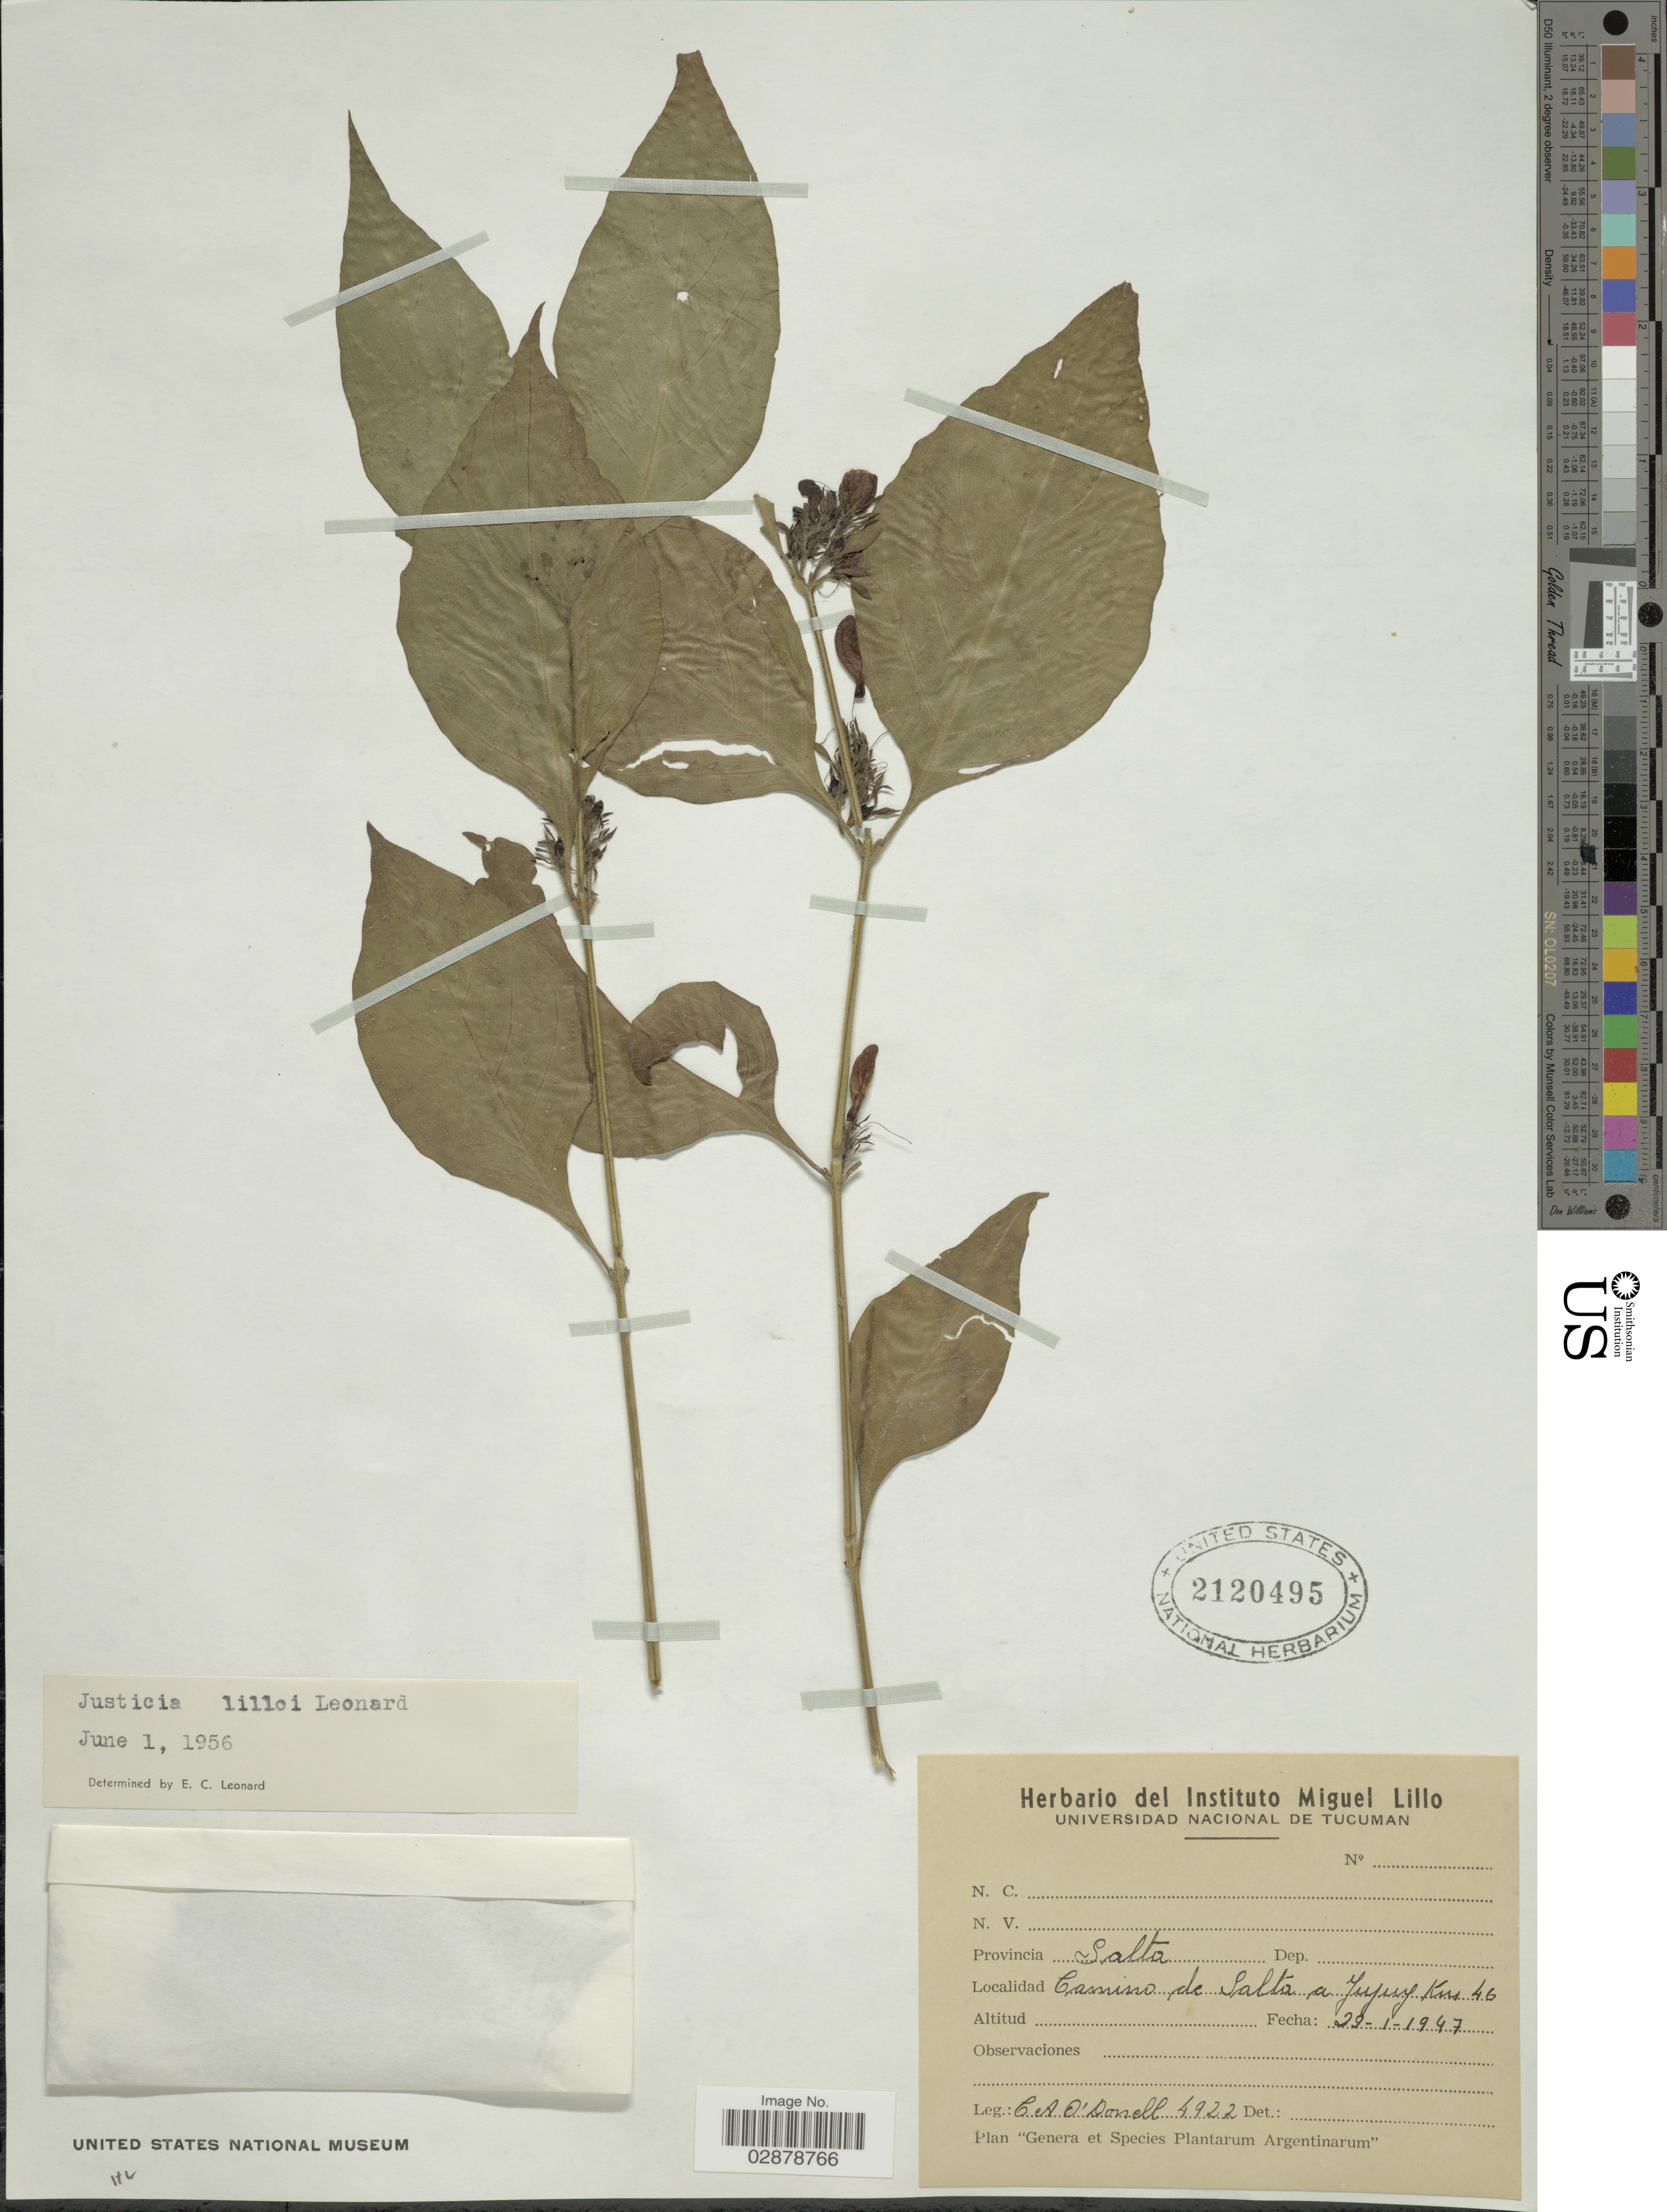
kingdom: Plantae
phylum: Tracheophyta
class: Magnoliopsida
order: Lamiales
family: Acanthaceae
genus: Justicia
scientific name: Justicia corumbensis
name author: (Lindau) Wassh. & C. Ezcurra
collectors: C. A. O'Donell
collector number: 4922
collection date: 1947-01-29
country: Argentina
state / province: Salta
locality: Camino de Salta a Jujuy km 46.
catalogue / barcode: US 2120495